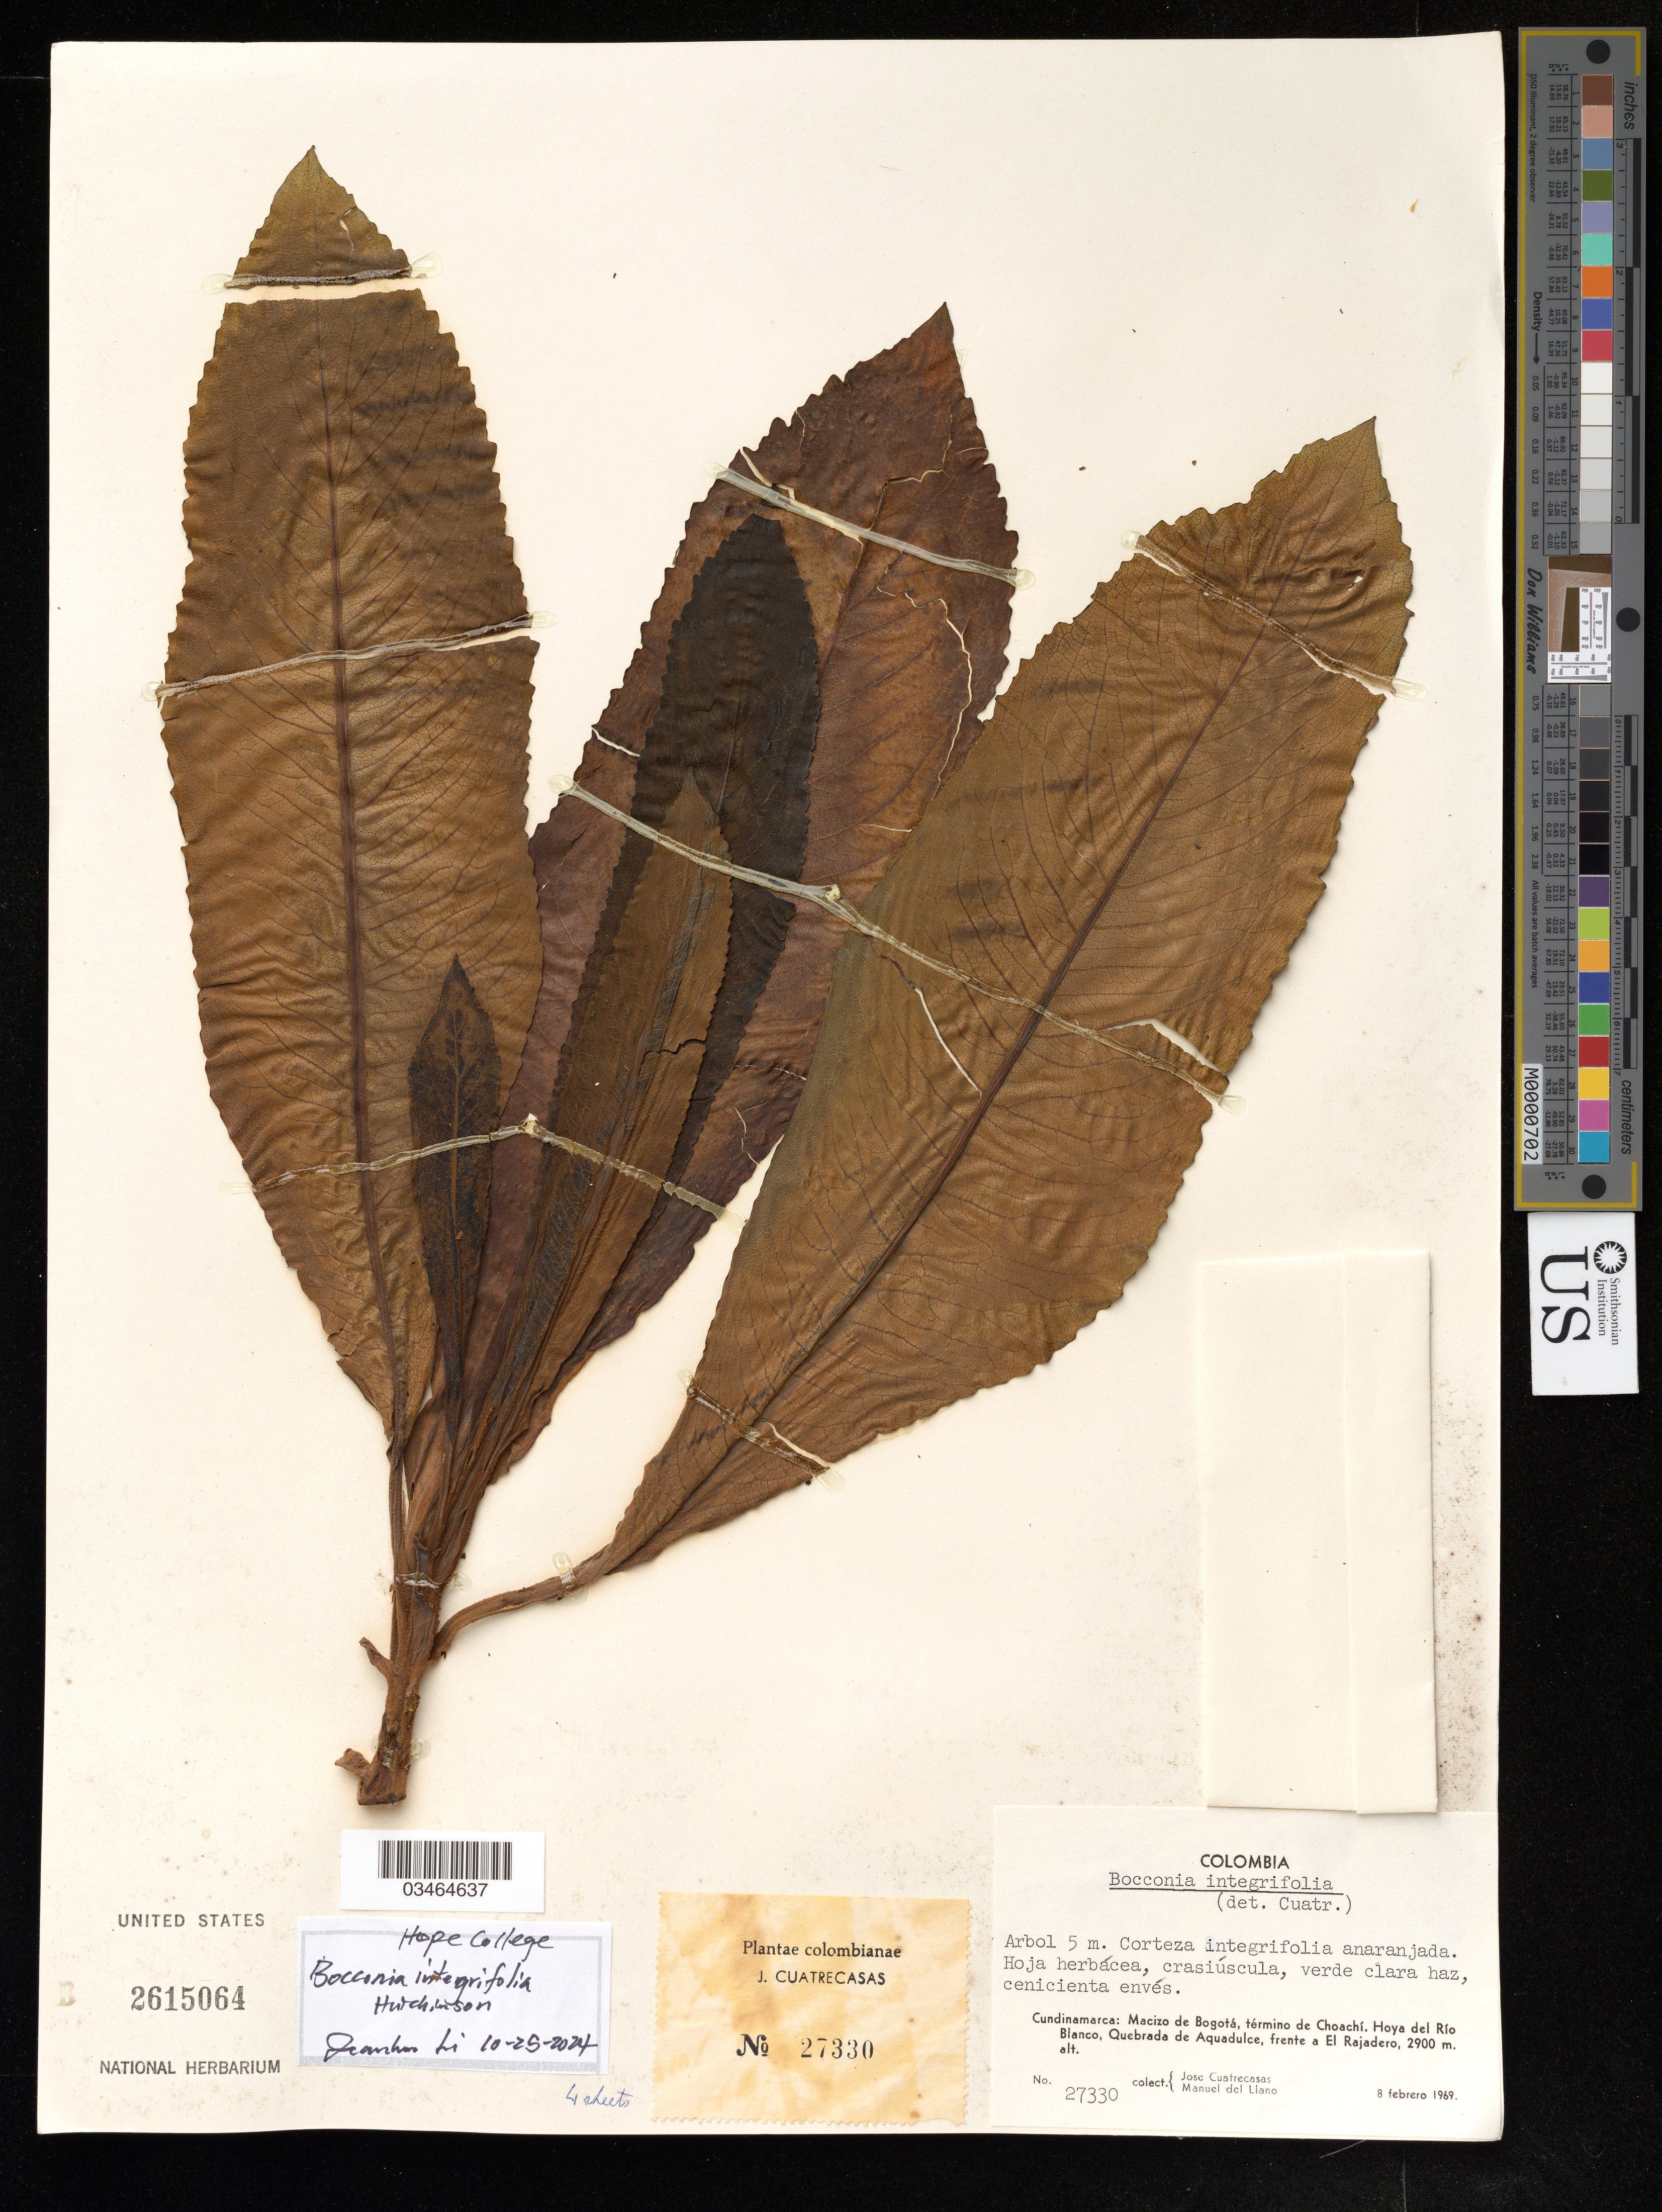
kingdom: Plantae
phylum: Tracheophyta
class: Magnoliopsida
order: Ranunculales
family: Papaveraceae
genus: Bocconia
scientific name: Bocconia integrifolia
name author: Bonpl.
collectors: J. Cuatrecasas & M. d. Llano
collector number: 27330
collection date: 1969-02-08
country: Colombia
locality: Cundinamarca: Macizo de Bogotá, término de Choachi. Hoya del Rio Blanco, Quebrada de Aquadulce, frente a El Rajadero.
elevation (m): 2900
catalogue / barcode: US 2615064